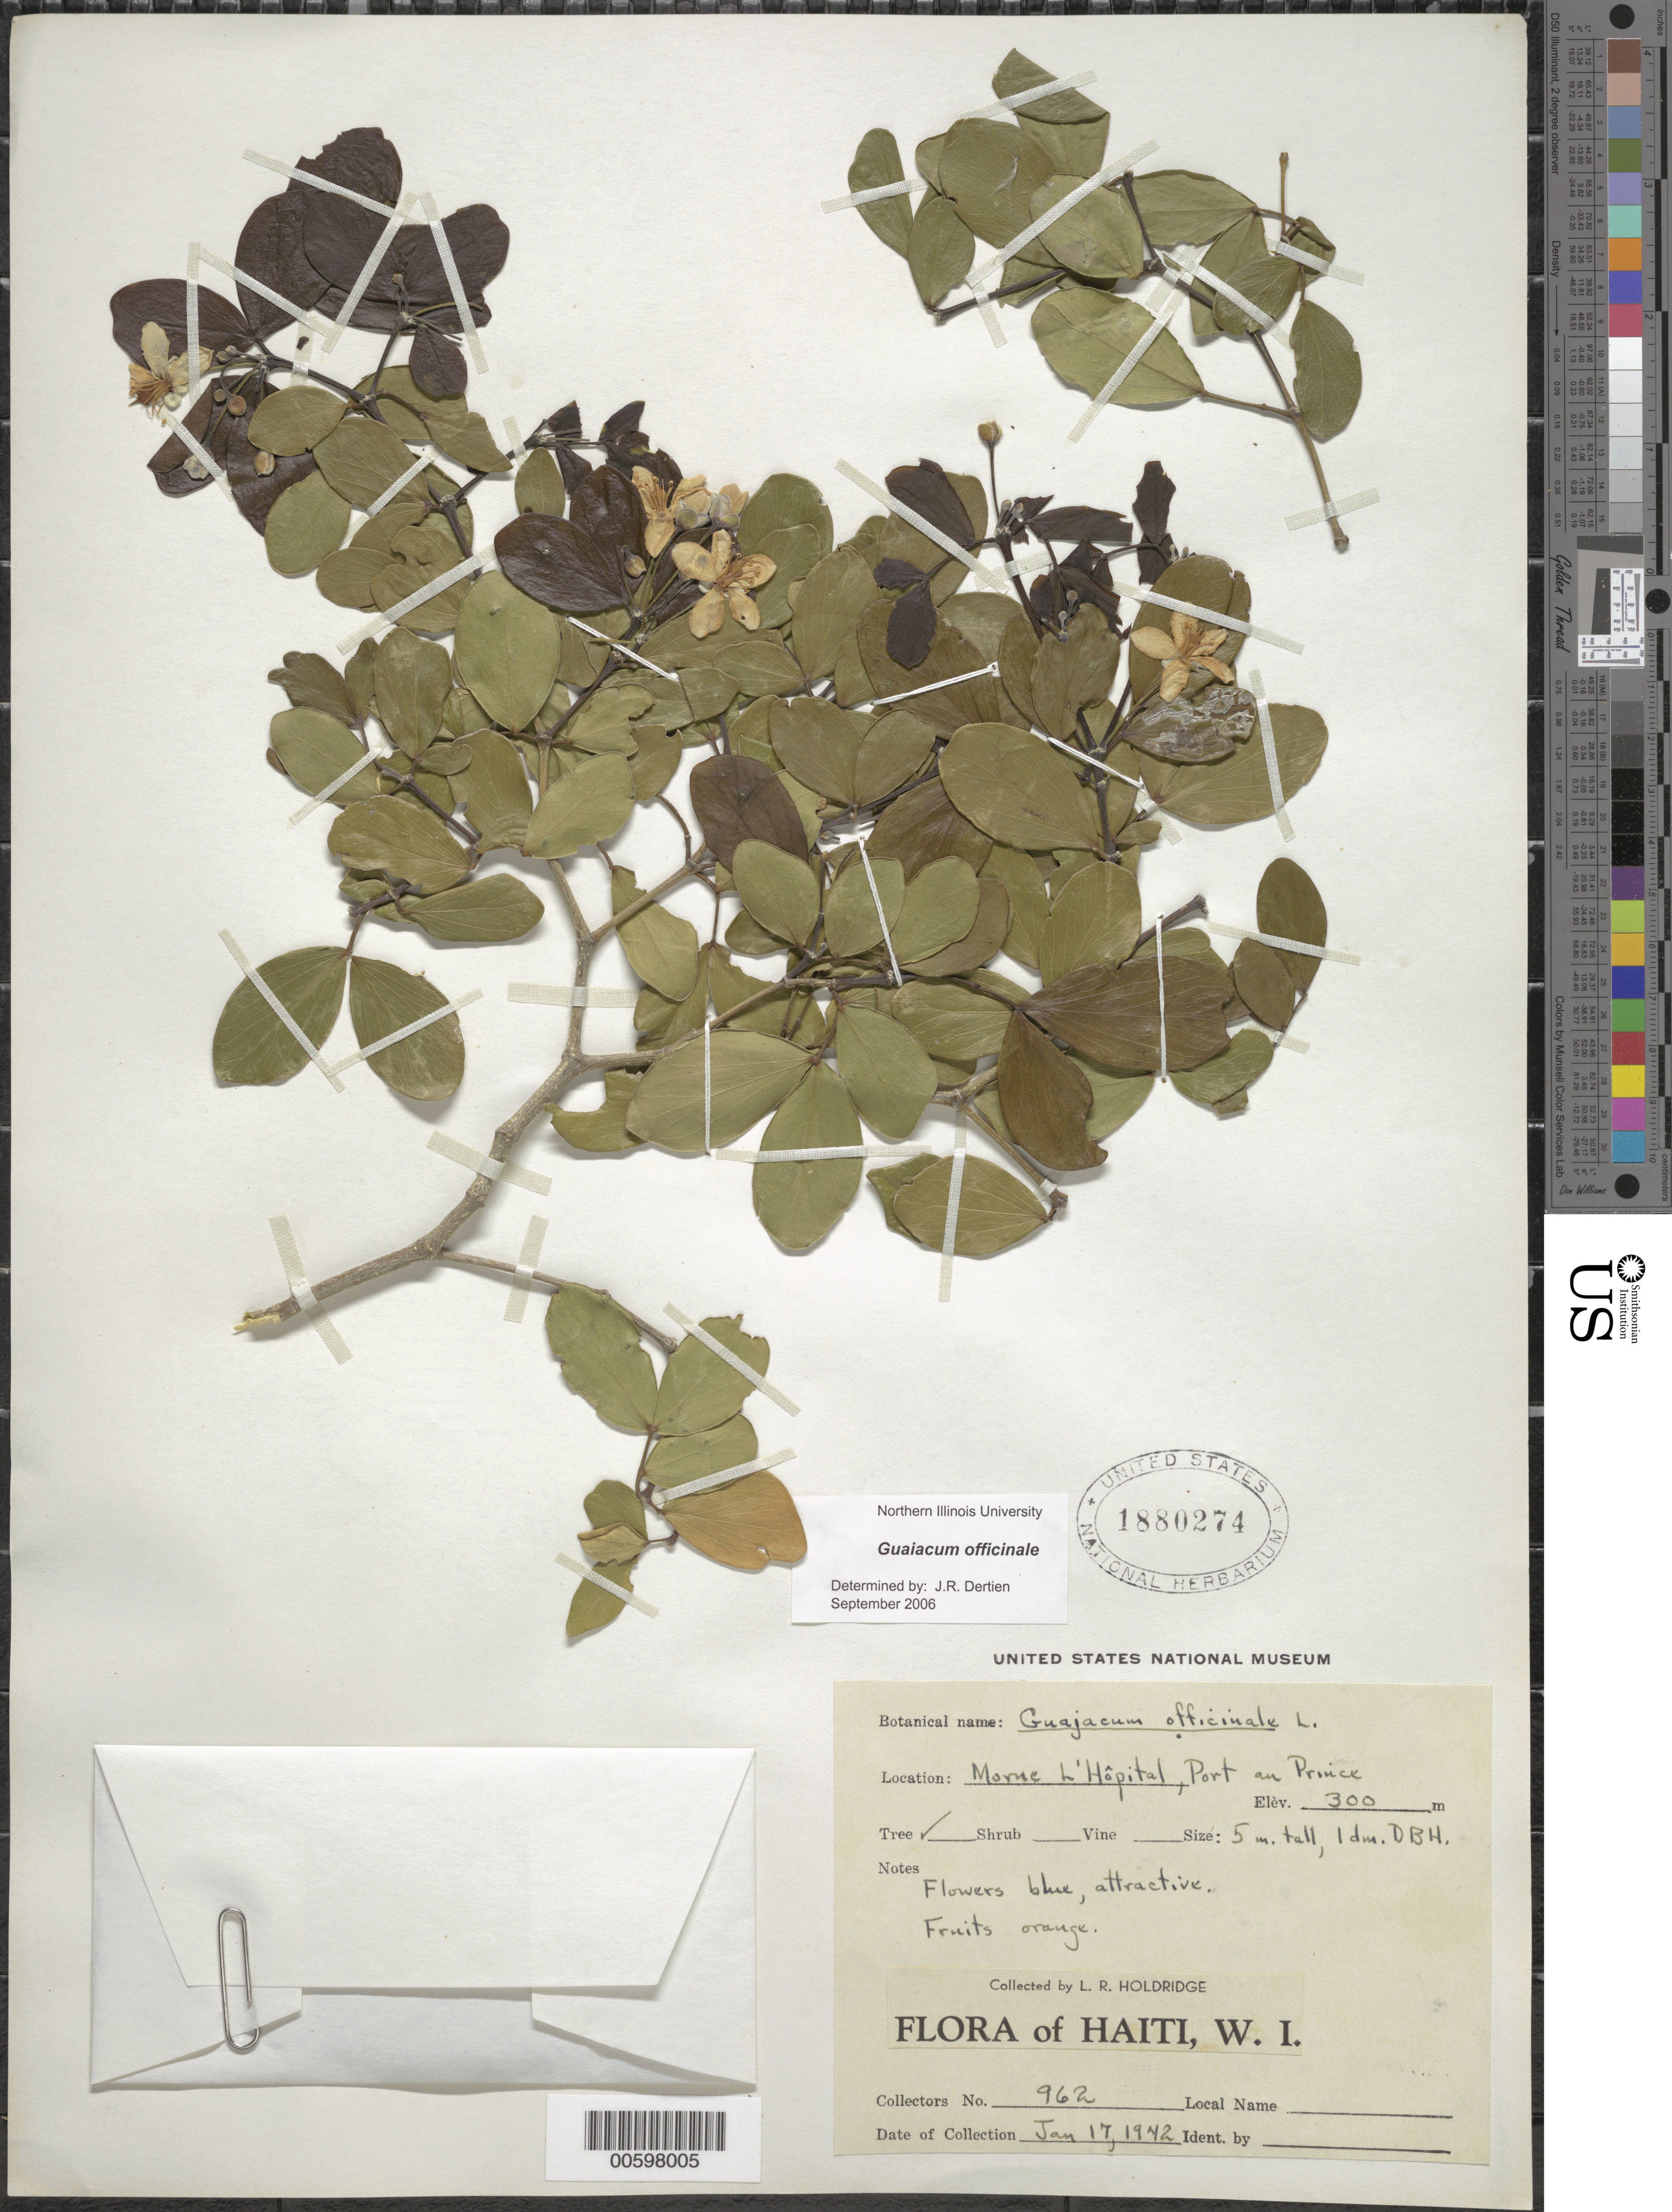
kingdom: Plantae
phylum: Tracheophyta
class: Magnoliopsida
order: Zygophyllales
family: Zygophyllaceae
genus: Guaiacum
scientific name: Guaiacum officinale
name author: L.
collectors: L. Holdridge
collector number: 962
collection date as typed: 17 Jan 1942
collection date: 1942-01-17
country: Haiti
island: Hispaniola Island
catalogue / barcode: US 1880274